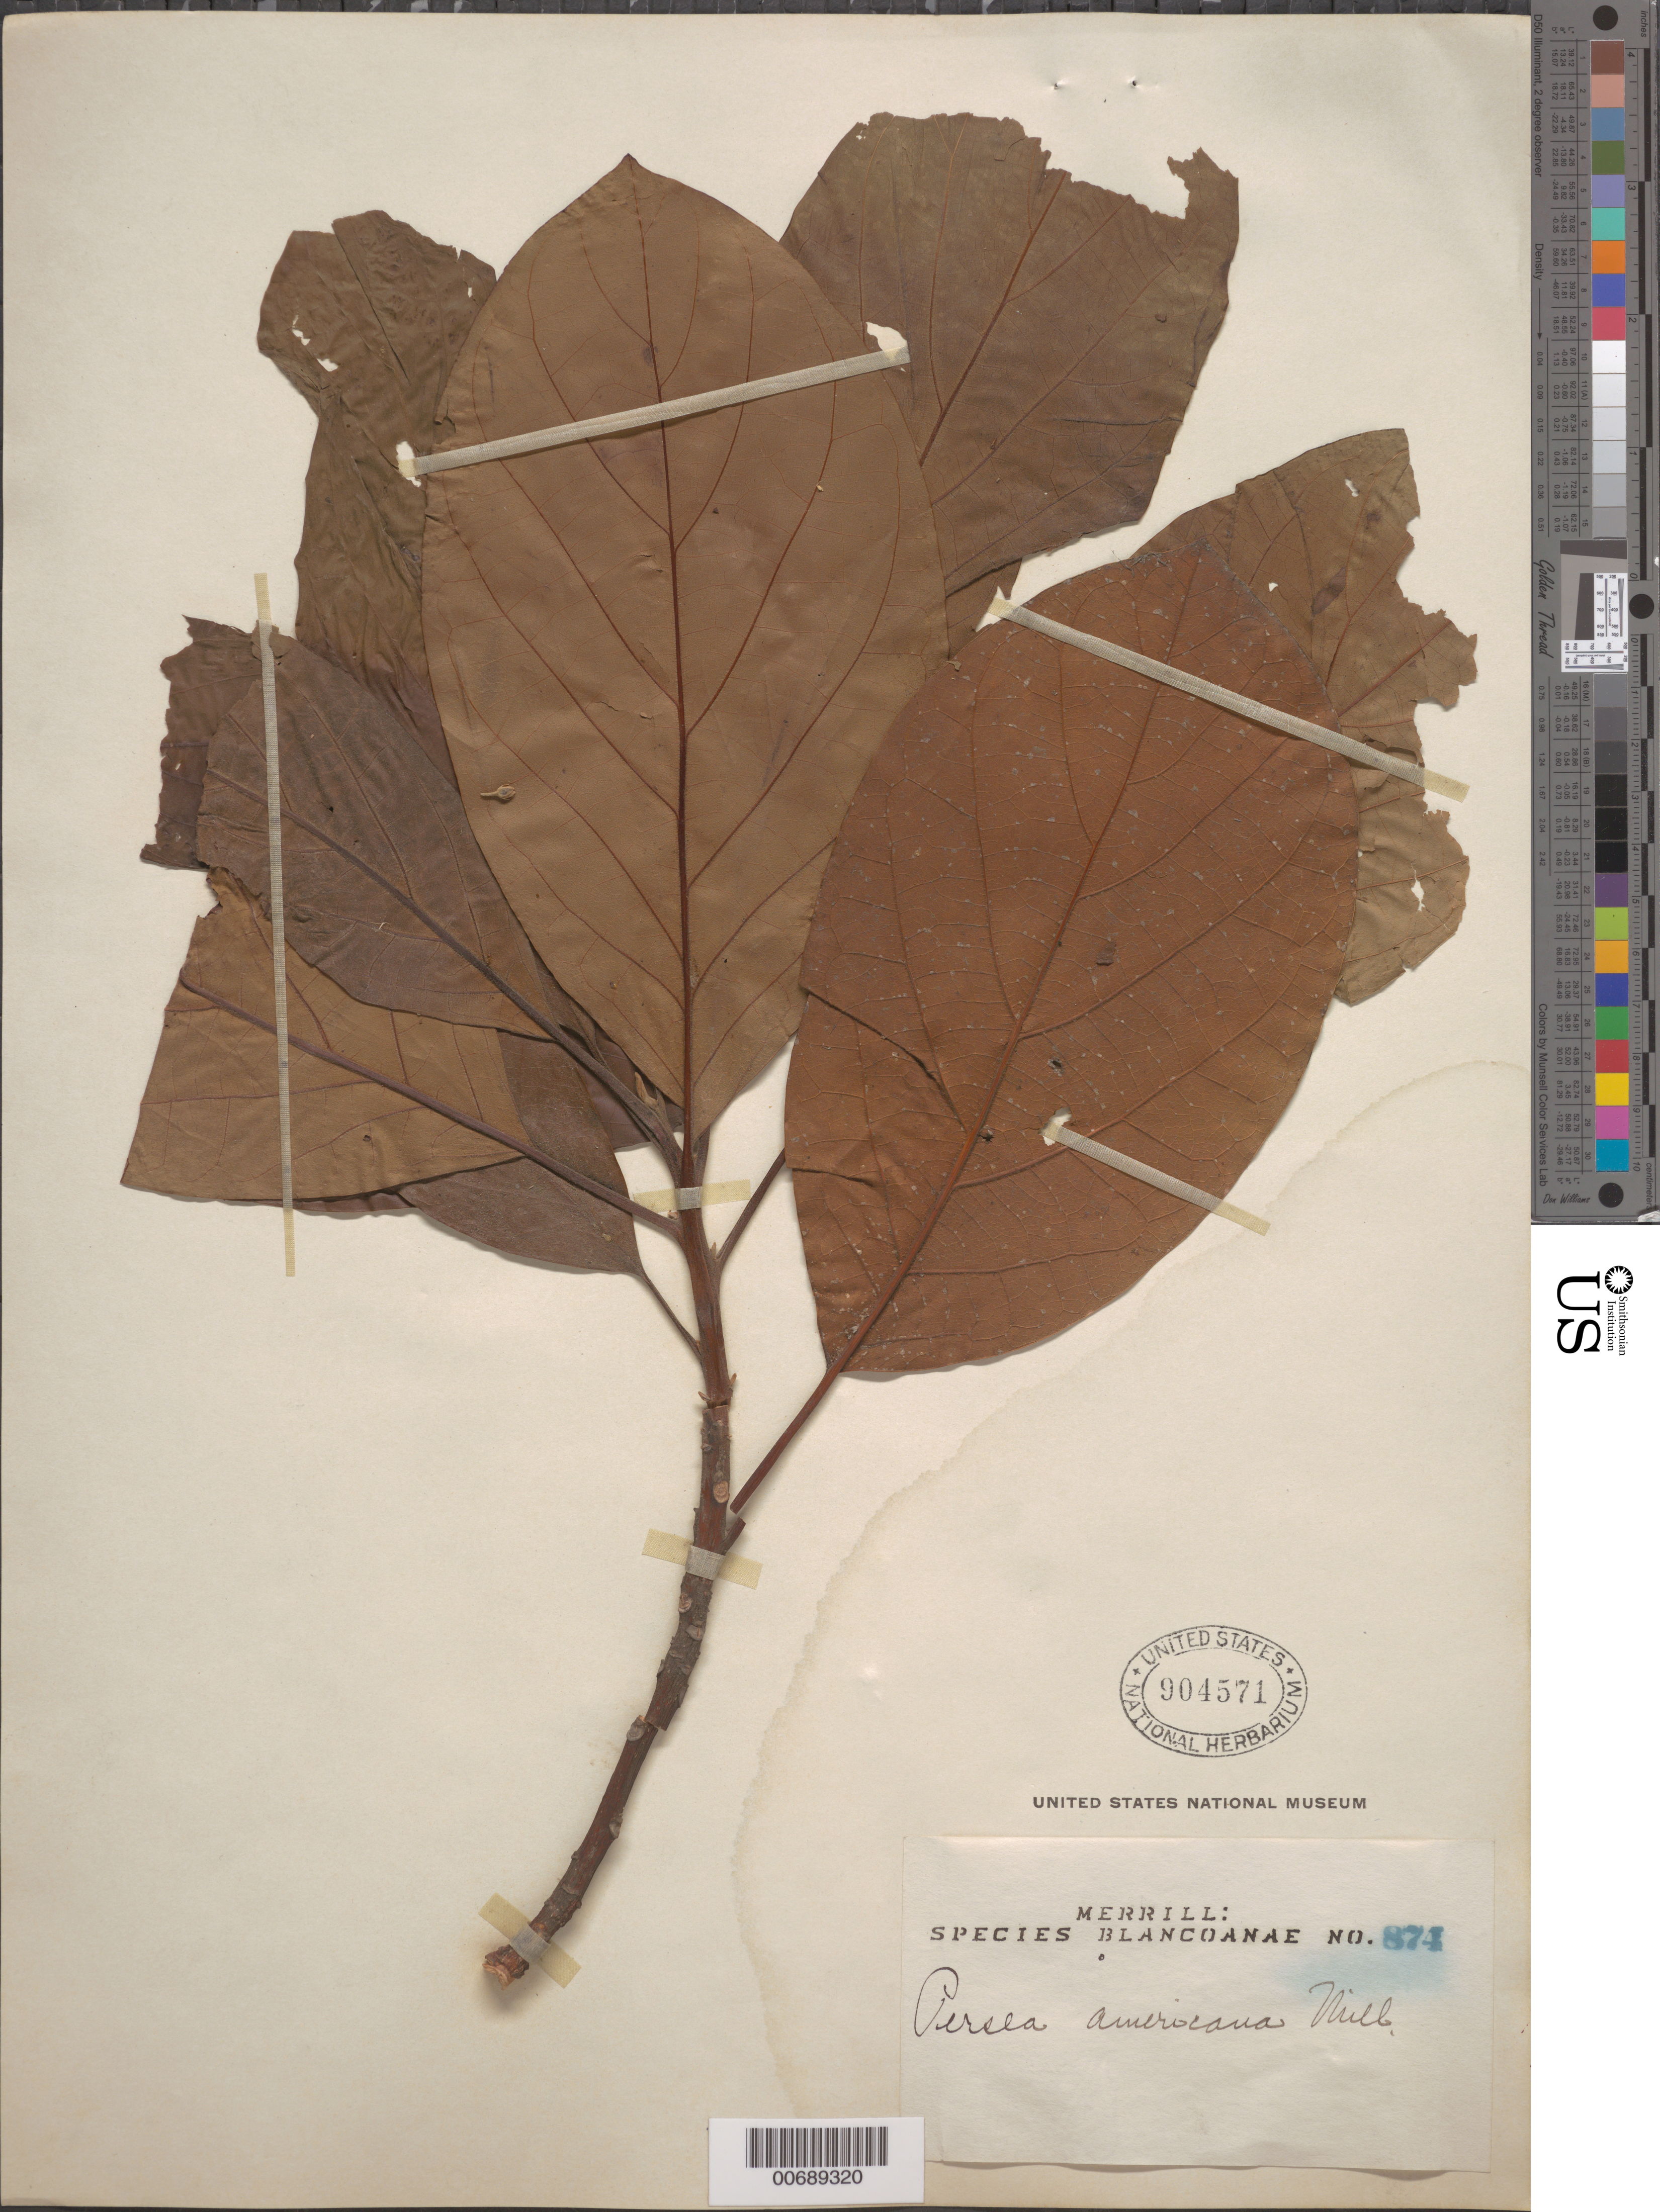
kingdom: Plantae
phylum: Tracheophyta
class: Magnoliopsida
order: Laurales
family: Lauraceae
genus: Persea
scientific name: Persea americana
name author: Mill.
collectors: E. D. Merrill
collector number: Sp. Blancoan. 0874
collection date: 1915-03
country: Philippines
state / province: National Capital Region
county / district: Manila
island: Luzon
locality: Manila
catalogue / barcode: US 904571